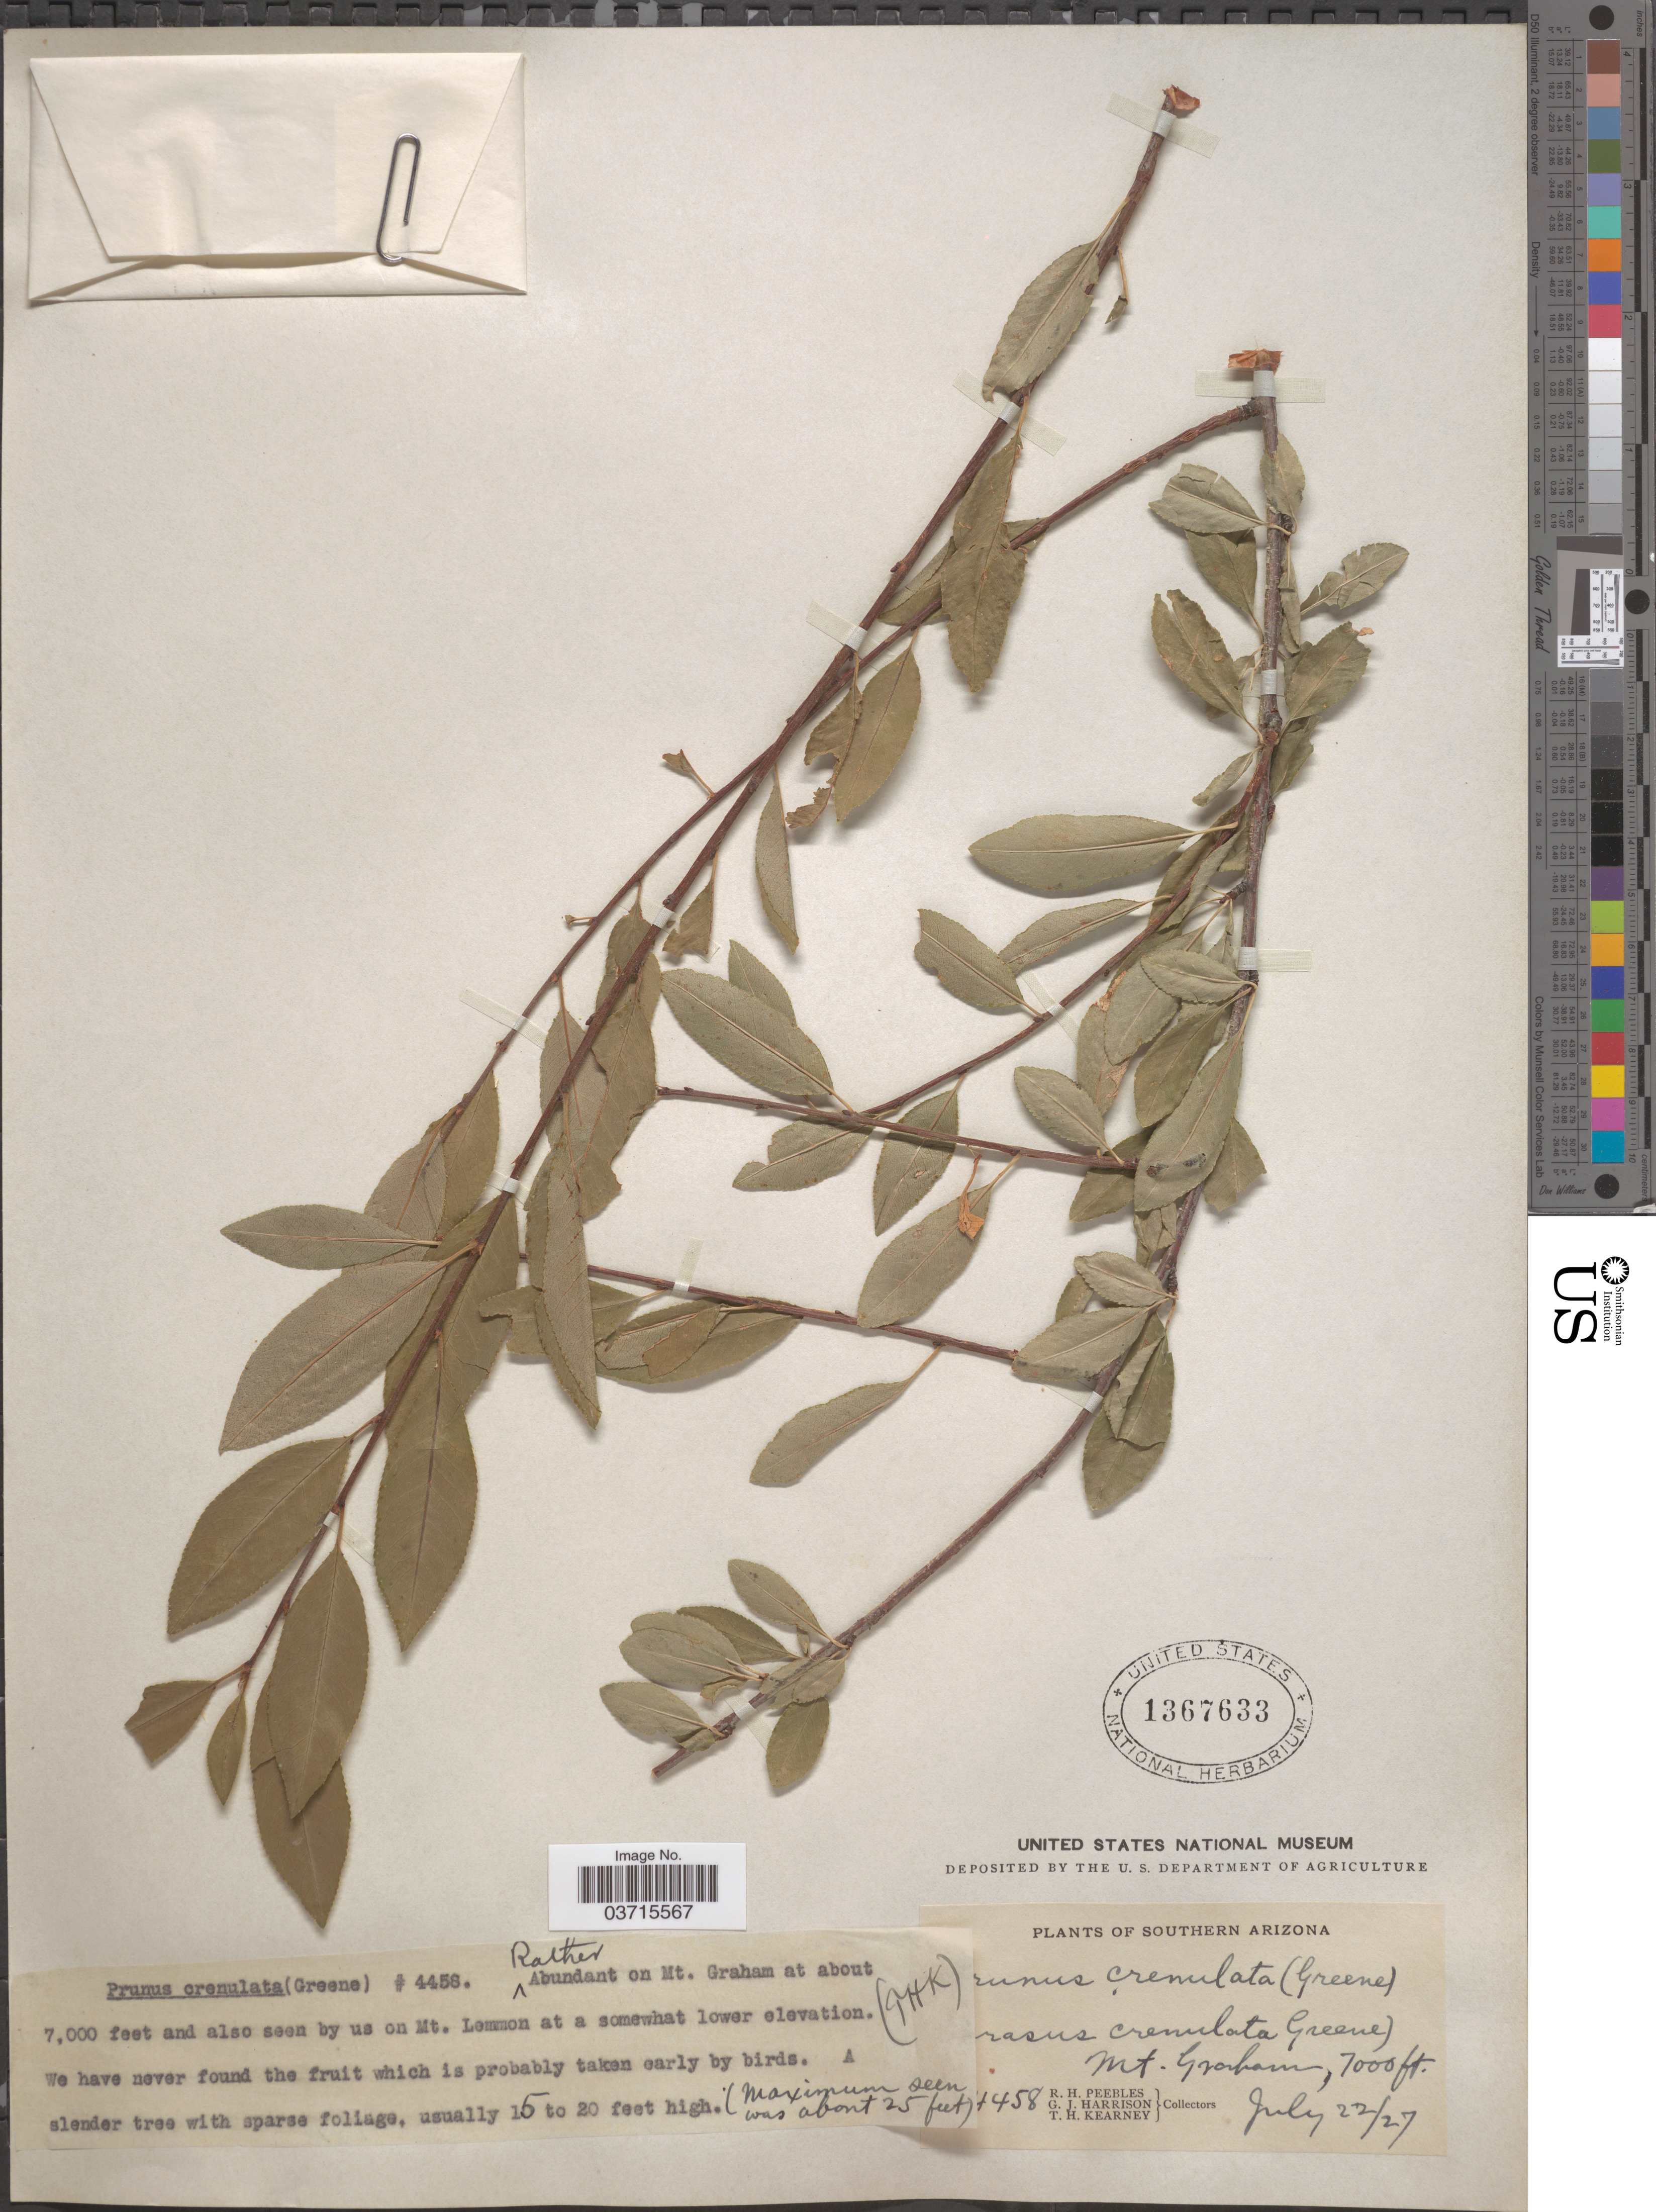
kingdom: Plantae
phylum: Tracheophyta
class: Magnoliopsida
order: Rosales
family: Rosaceae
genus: Prunus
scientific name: Prunus emarginata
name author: (Douglas ex Hook.) Eaton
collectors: R. H. Peebles, G. J. Harrison & T. H. Kearney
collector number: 4458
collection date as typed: Transcribed d/m/y: 22/7/27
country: United States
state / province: Arizona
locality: Mt. Graham.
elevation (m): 2134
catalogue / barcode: US 1367633